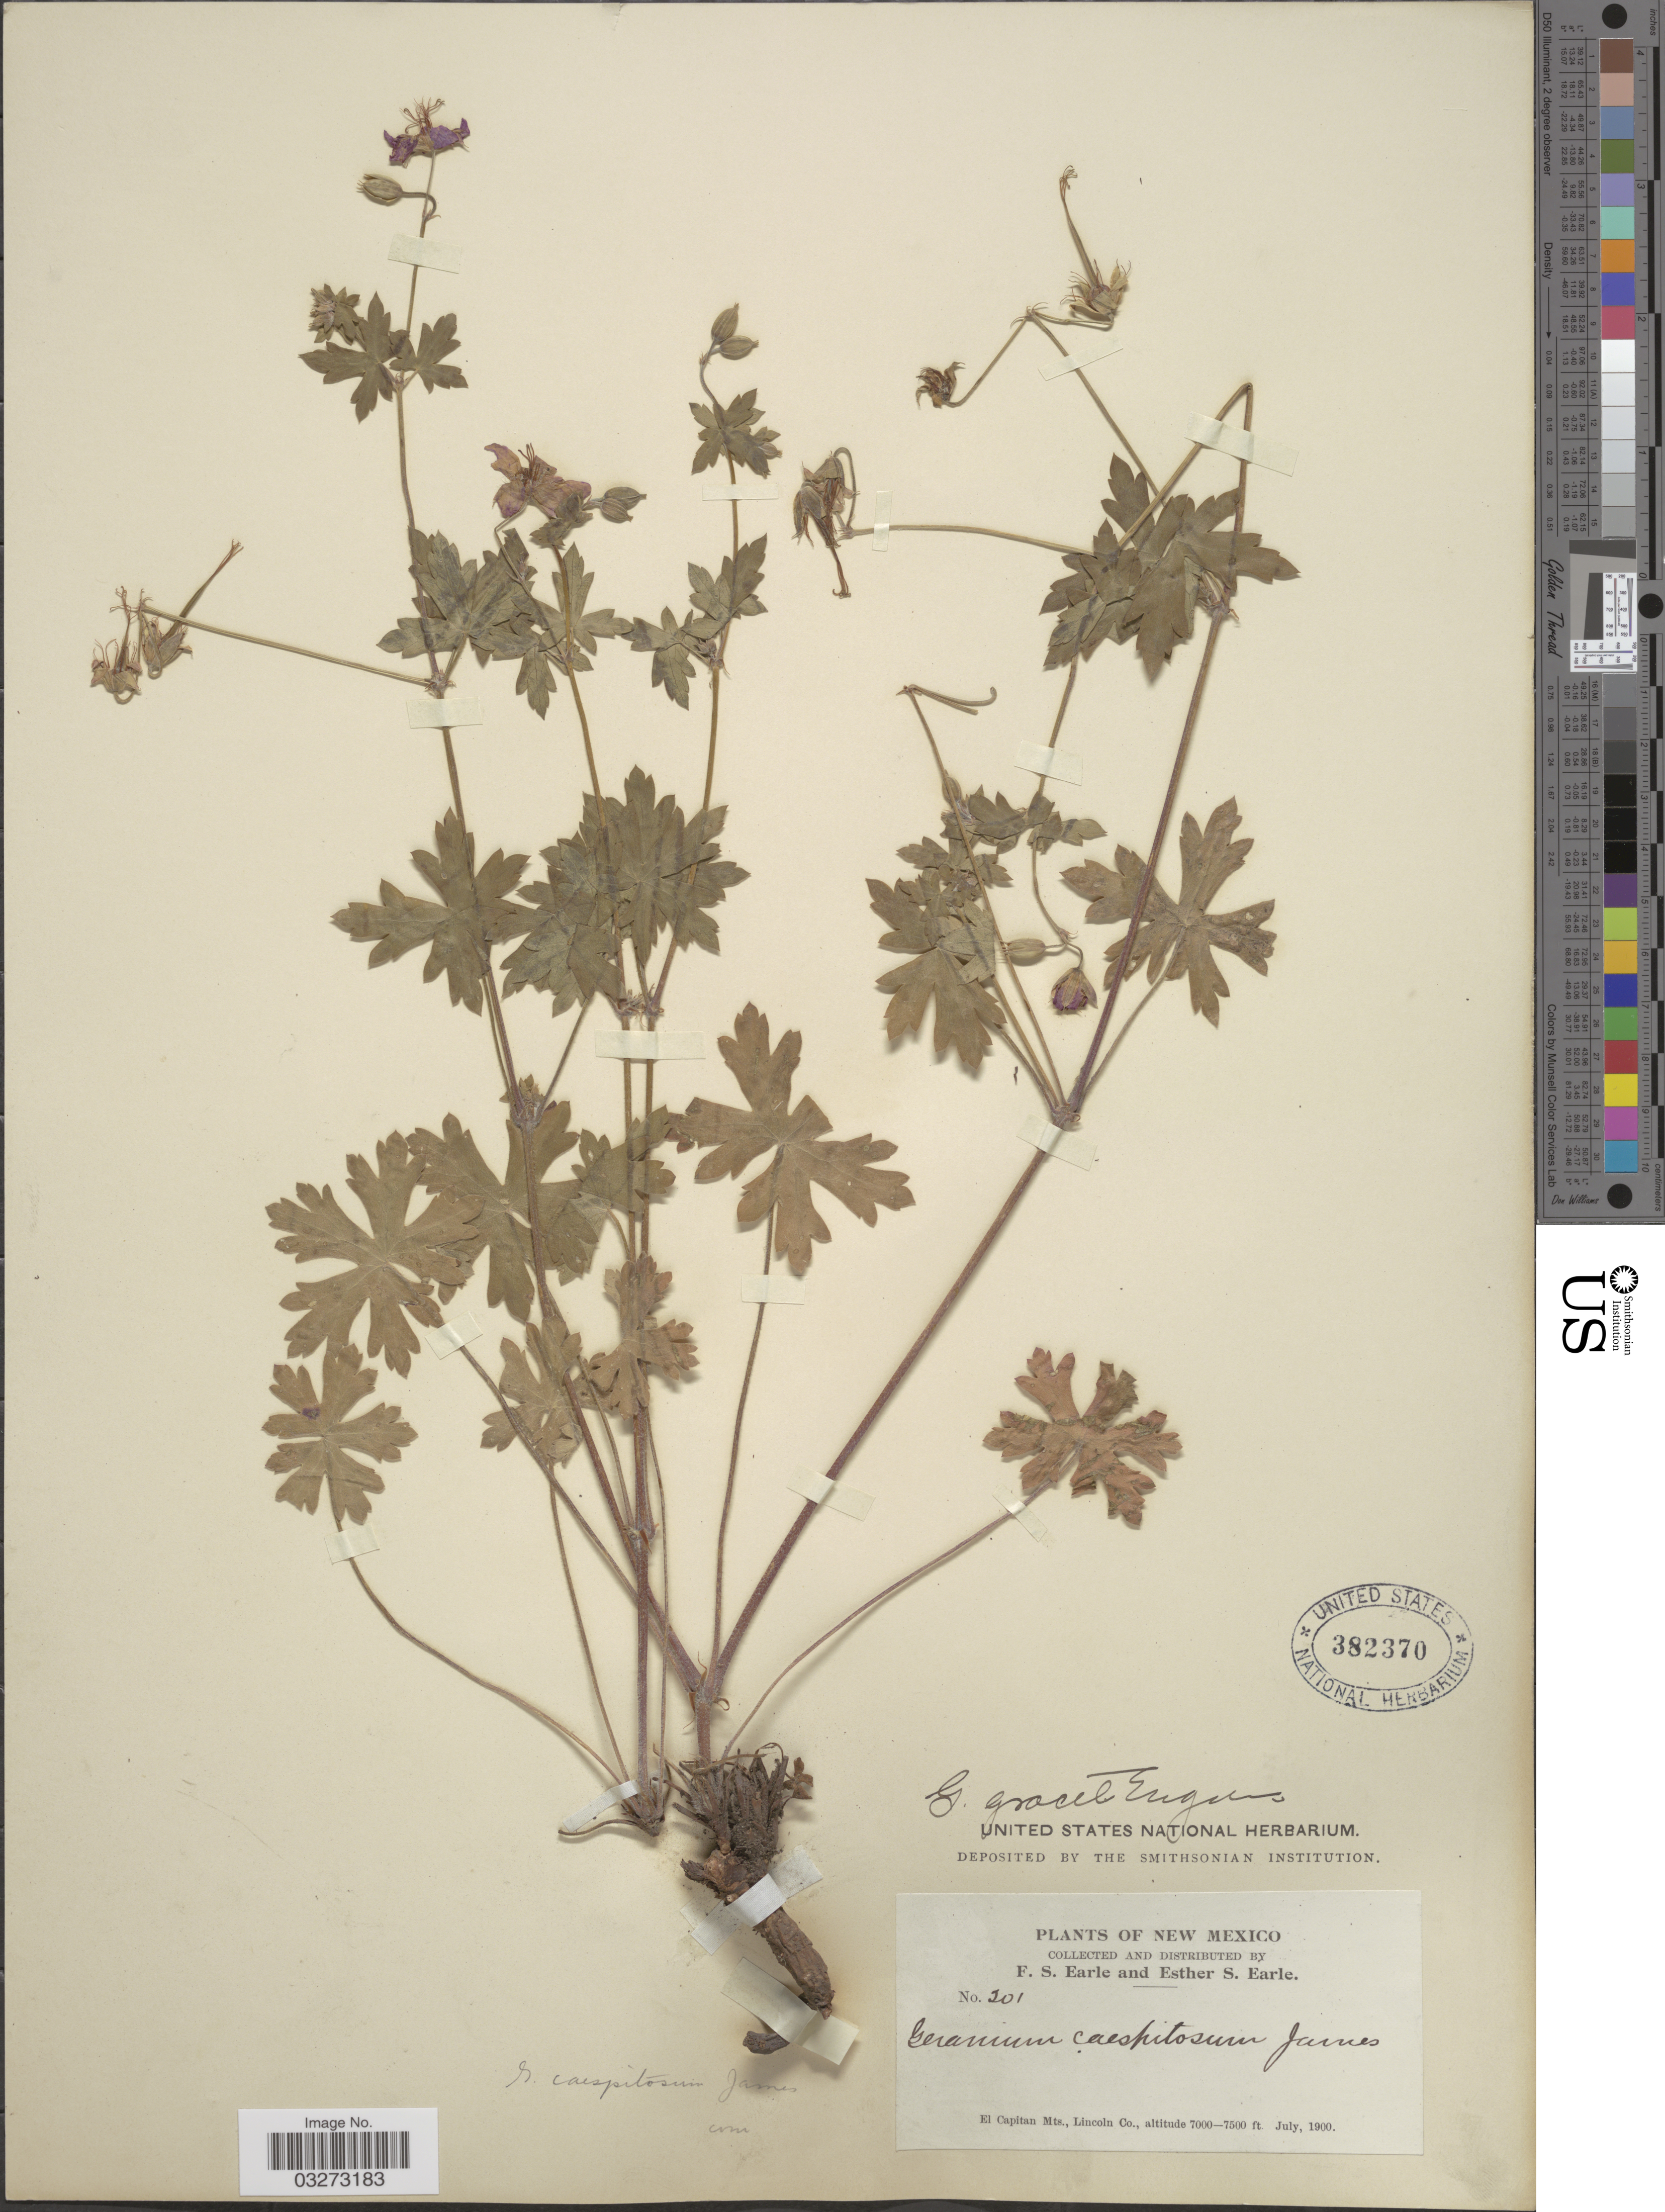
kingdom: Plantae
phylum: Tracheophyta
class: Magnoliopsida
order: Geraniales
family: Geraniaceae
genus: Geranium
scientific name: Geranium caespitosum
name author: E. James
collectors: F. S. Earle & E. S. Earle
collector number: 201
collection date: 1900-07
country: United States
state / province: New Mexico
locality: El Capitan Mts., Lincoln Co.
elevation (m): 2134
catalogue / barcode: US 382370